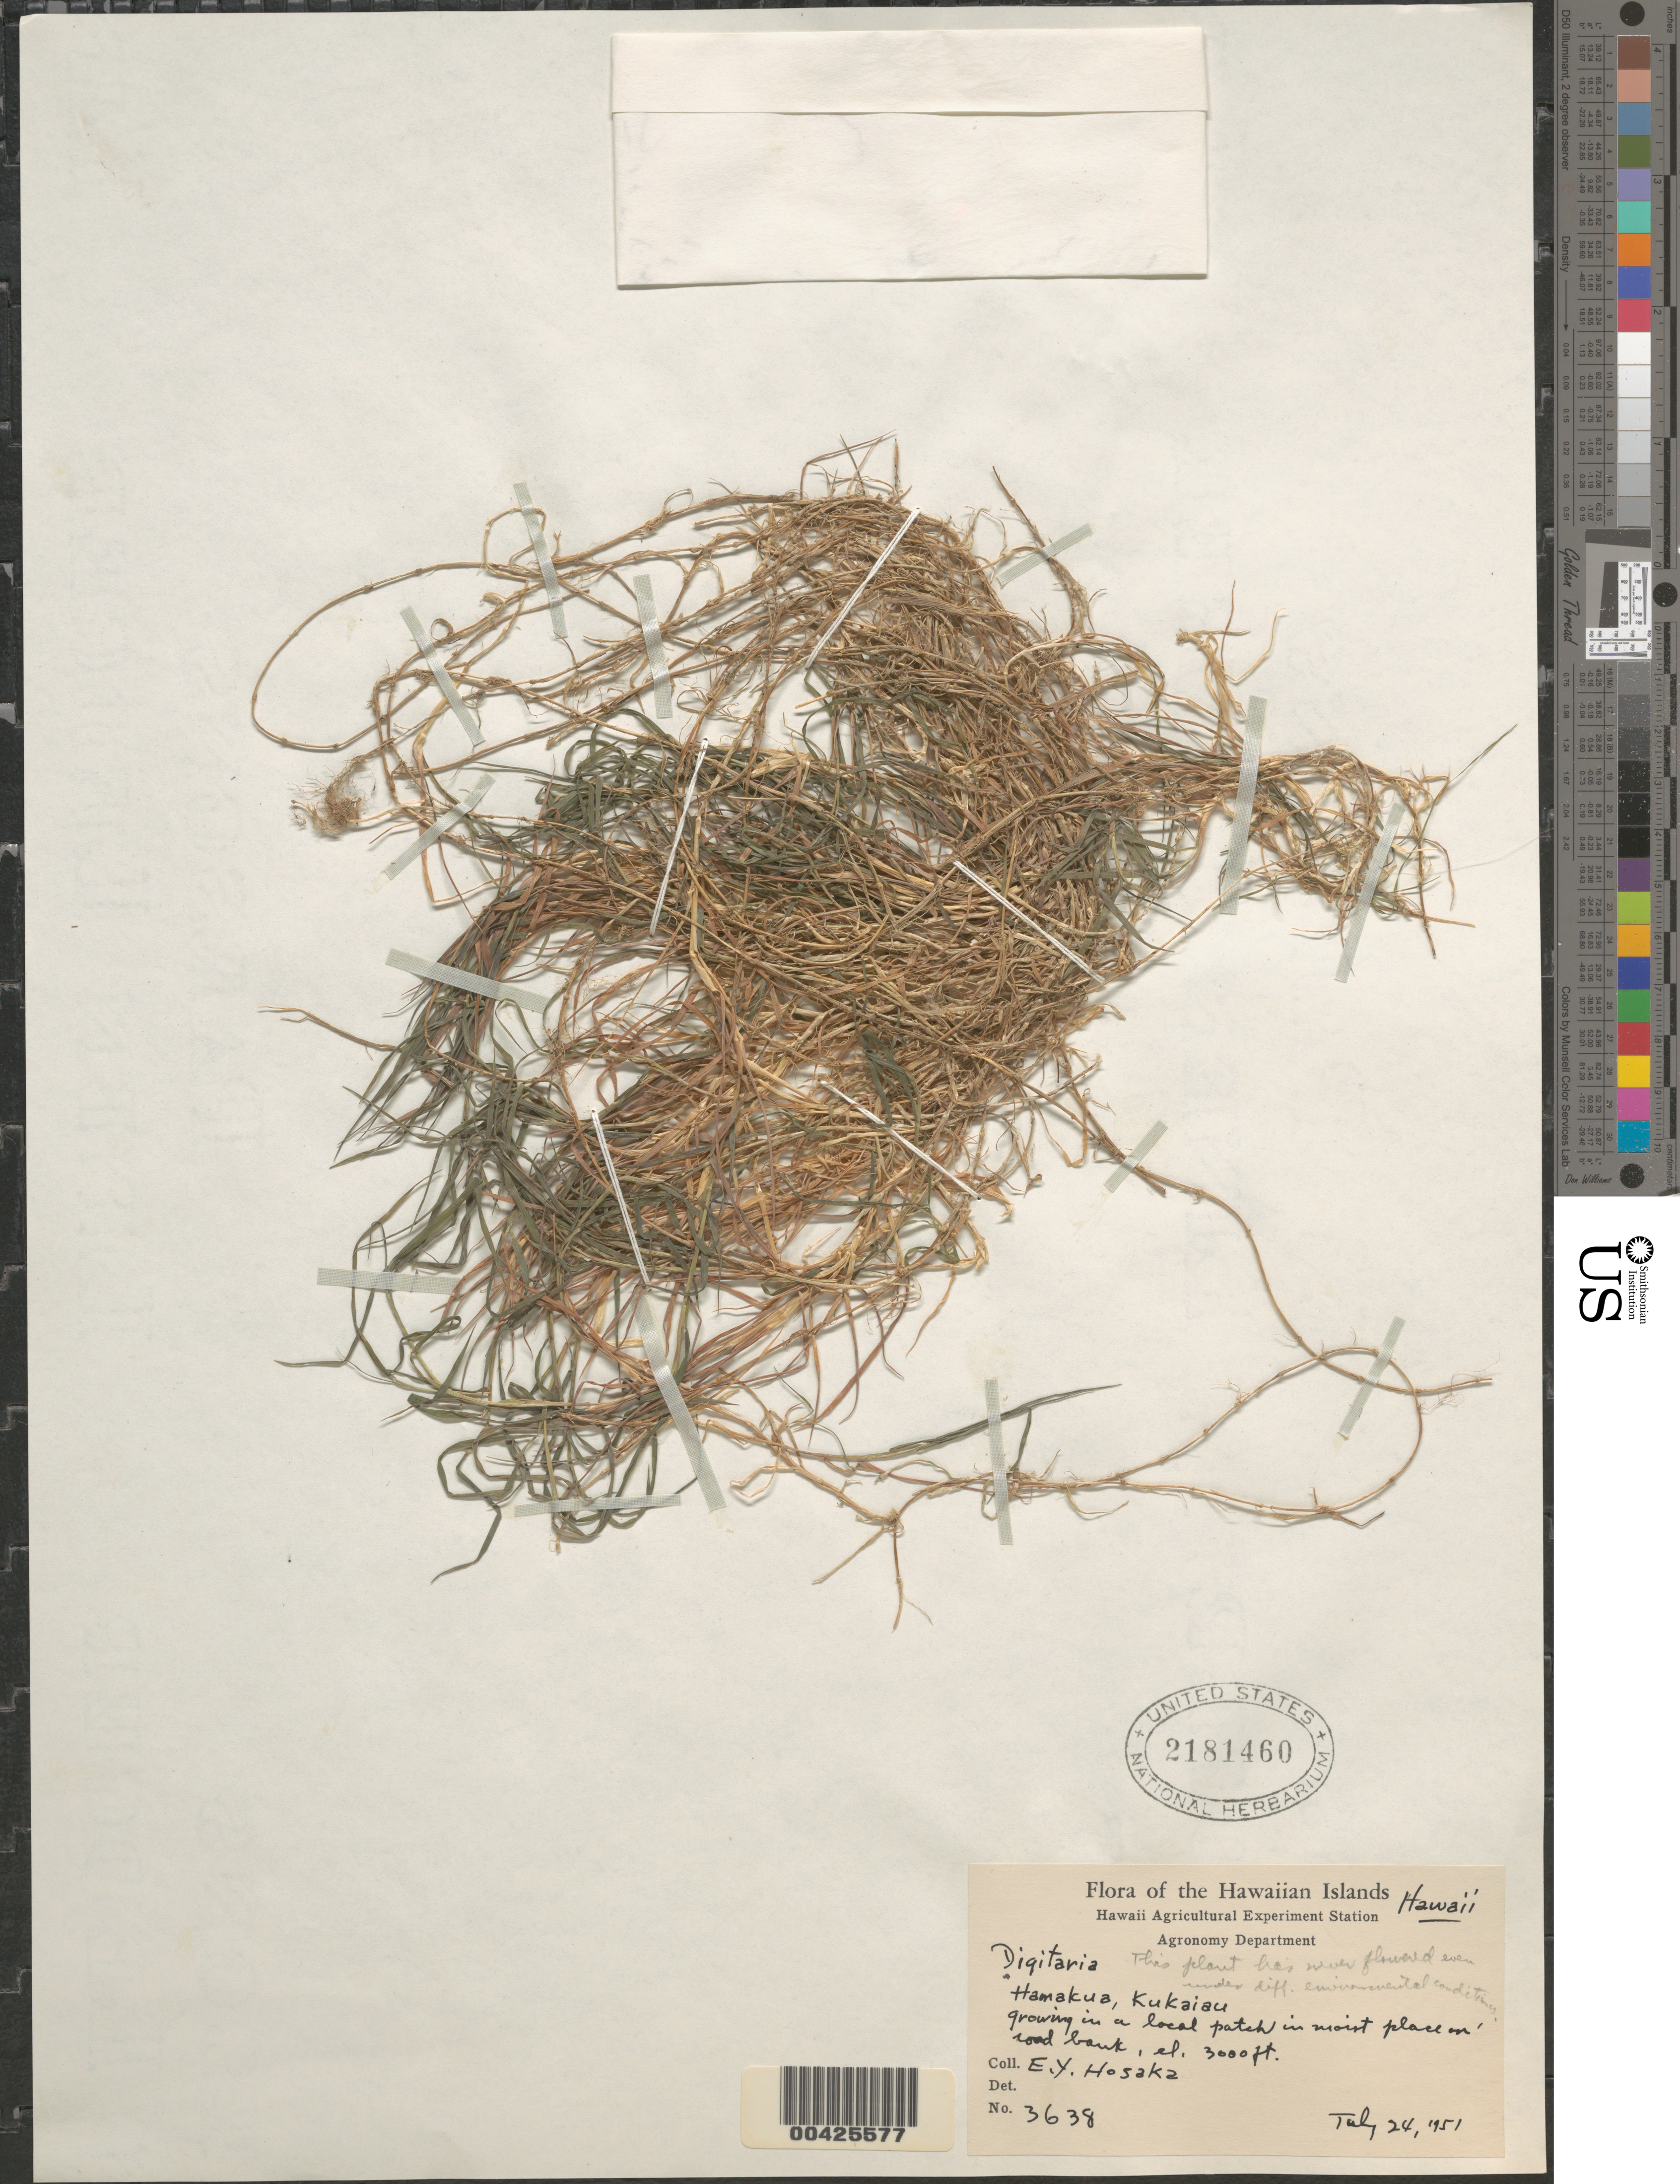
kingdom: Plantae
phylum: Tracheophyta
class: Liliopsida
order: Poales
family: Poaceae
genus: Digitaria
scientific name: Digitaria sp.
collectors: E. Y. Hosaka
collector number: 3638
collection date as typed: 24 Jul 1951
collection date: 1951-07-24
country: United States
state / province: Hawaii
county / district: Hawaii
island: Hawaii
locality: Hamakua, Kukaiau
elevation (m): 914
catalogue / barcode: US 2181460